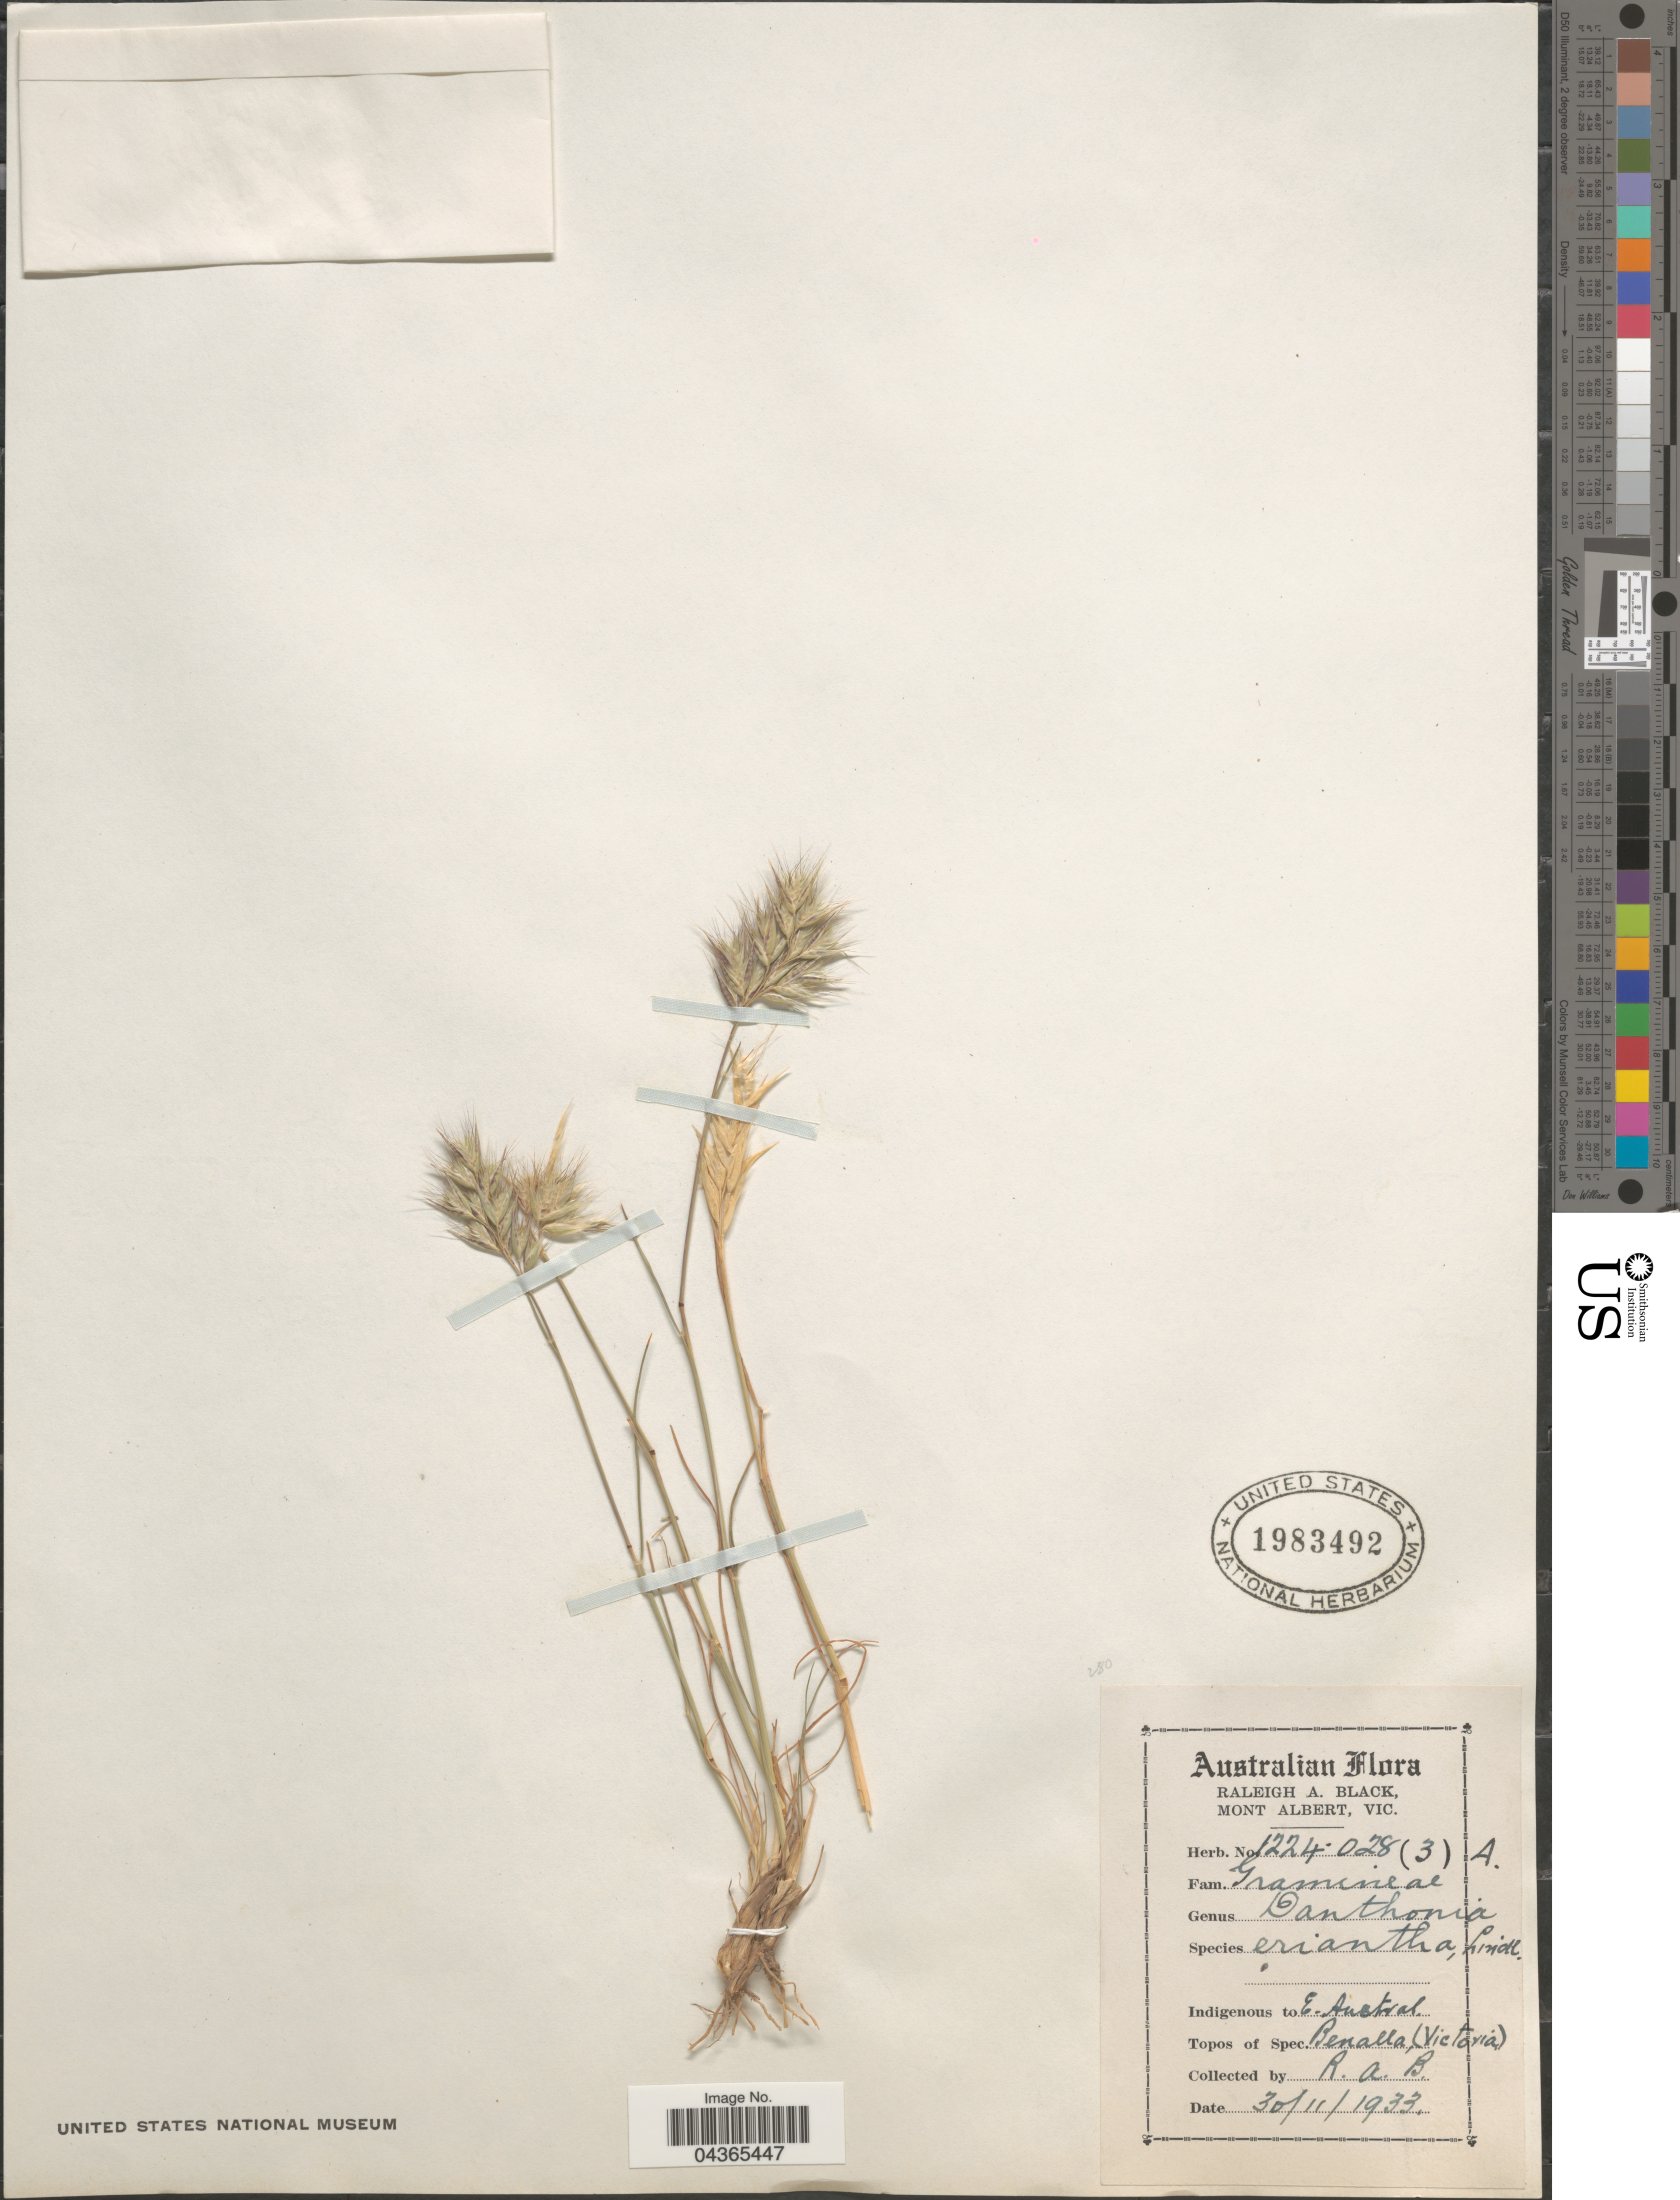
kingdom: Plantae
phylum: Tracheophyta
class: Liliopsida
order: Poales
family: Poaceae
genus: Rytidosperma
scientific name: Rytidosperma erianthum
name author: (Lindl.) Connor & Edgar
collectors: R. A. Black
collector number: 1224.028(3) A.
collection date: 1933-11-30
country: Australia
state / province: Victoria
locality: Benalla, (Victoria).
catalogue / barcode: US 1983492